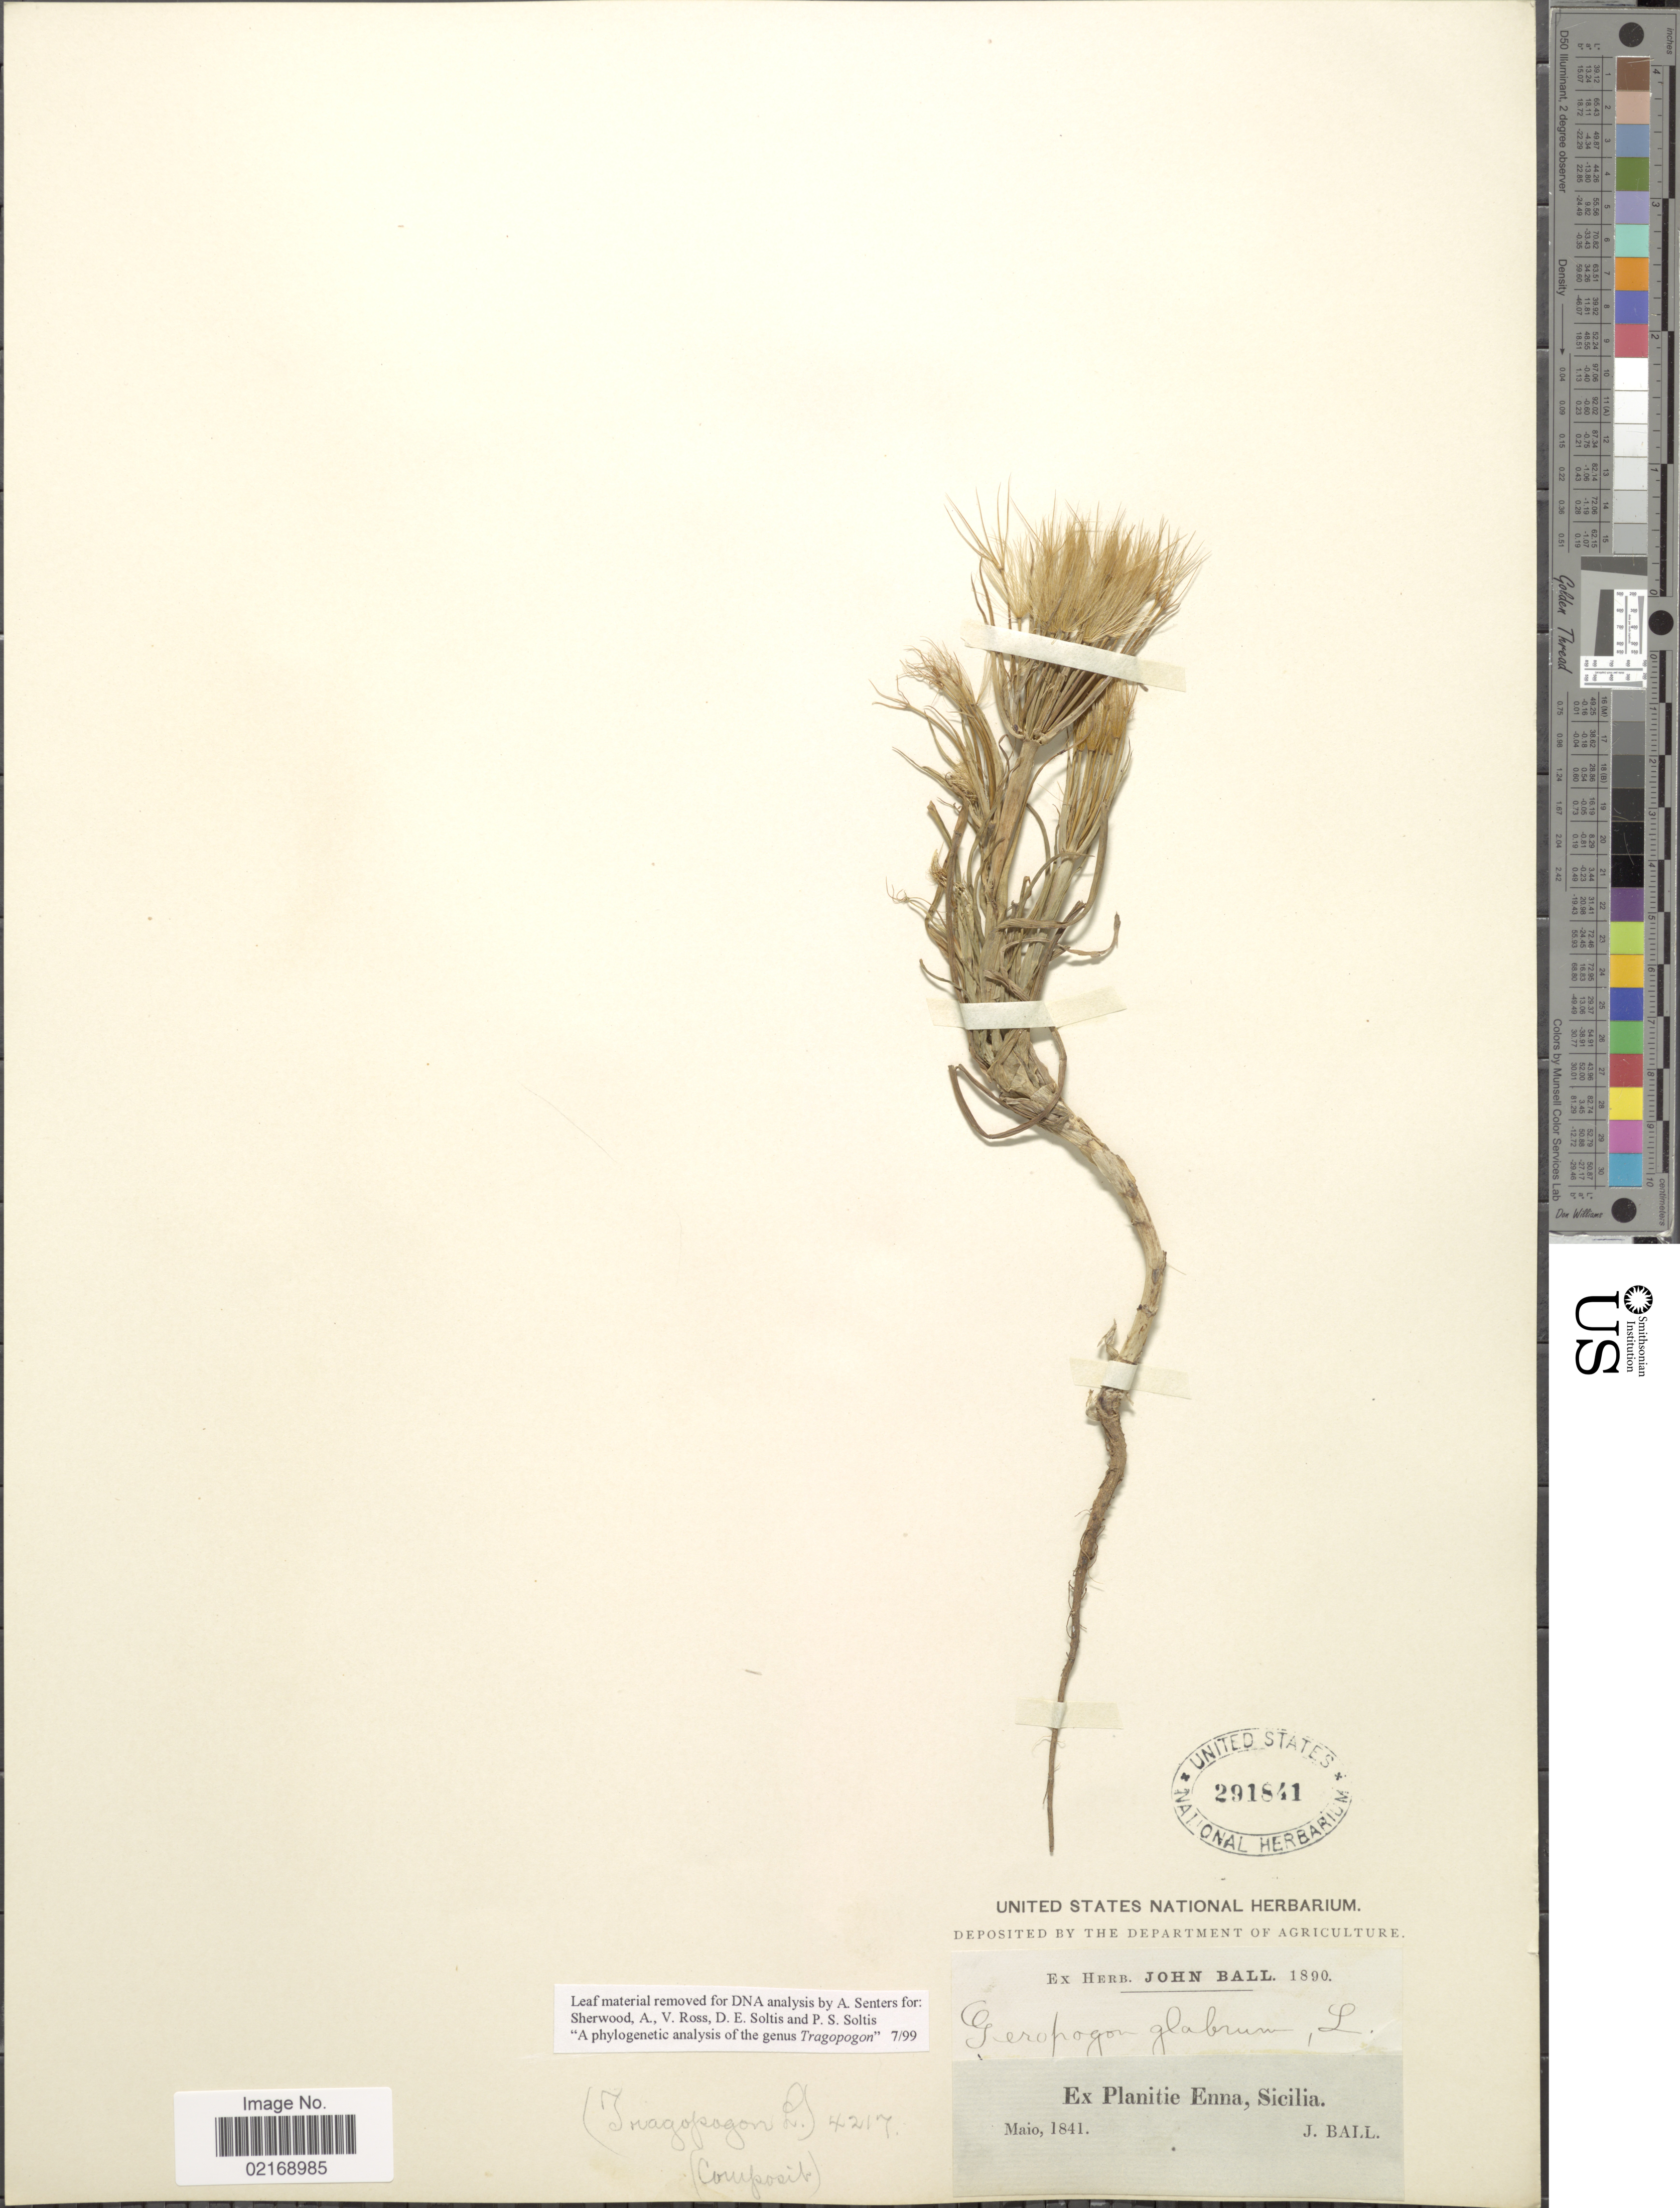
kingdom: Plantae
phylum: Tracheophyta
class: Magnoliopsida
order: Asterales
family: Asteraceae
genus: Geropogon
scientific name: Geropogon hybridus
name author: (L.) Sch. Bip.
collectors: J. Ball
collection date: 1841-05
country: Italy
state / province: Siciliana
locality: Enna, Sicilia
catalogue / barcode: US 291841